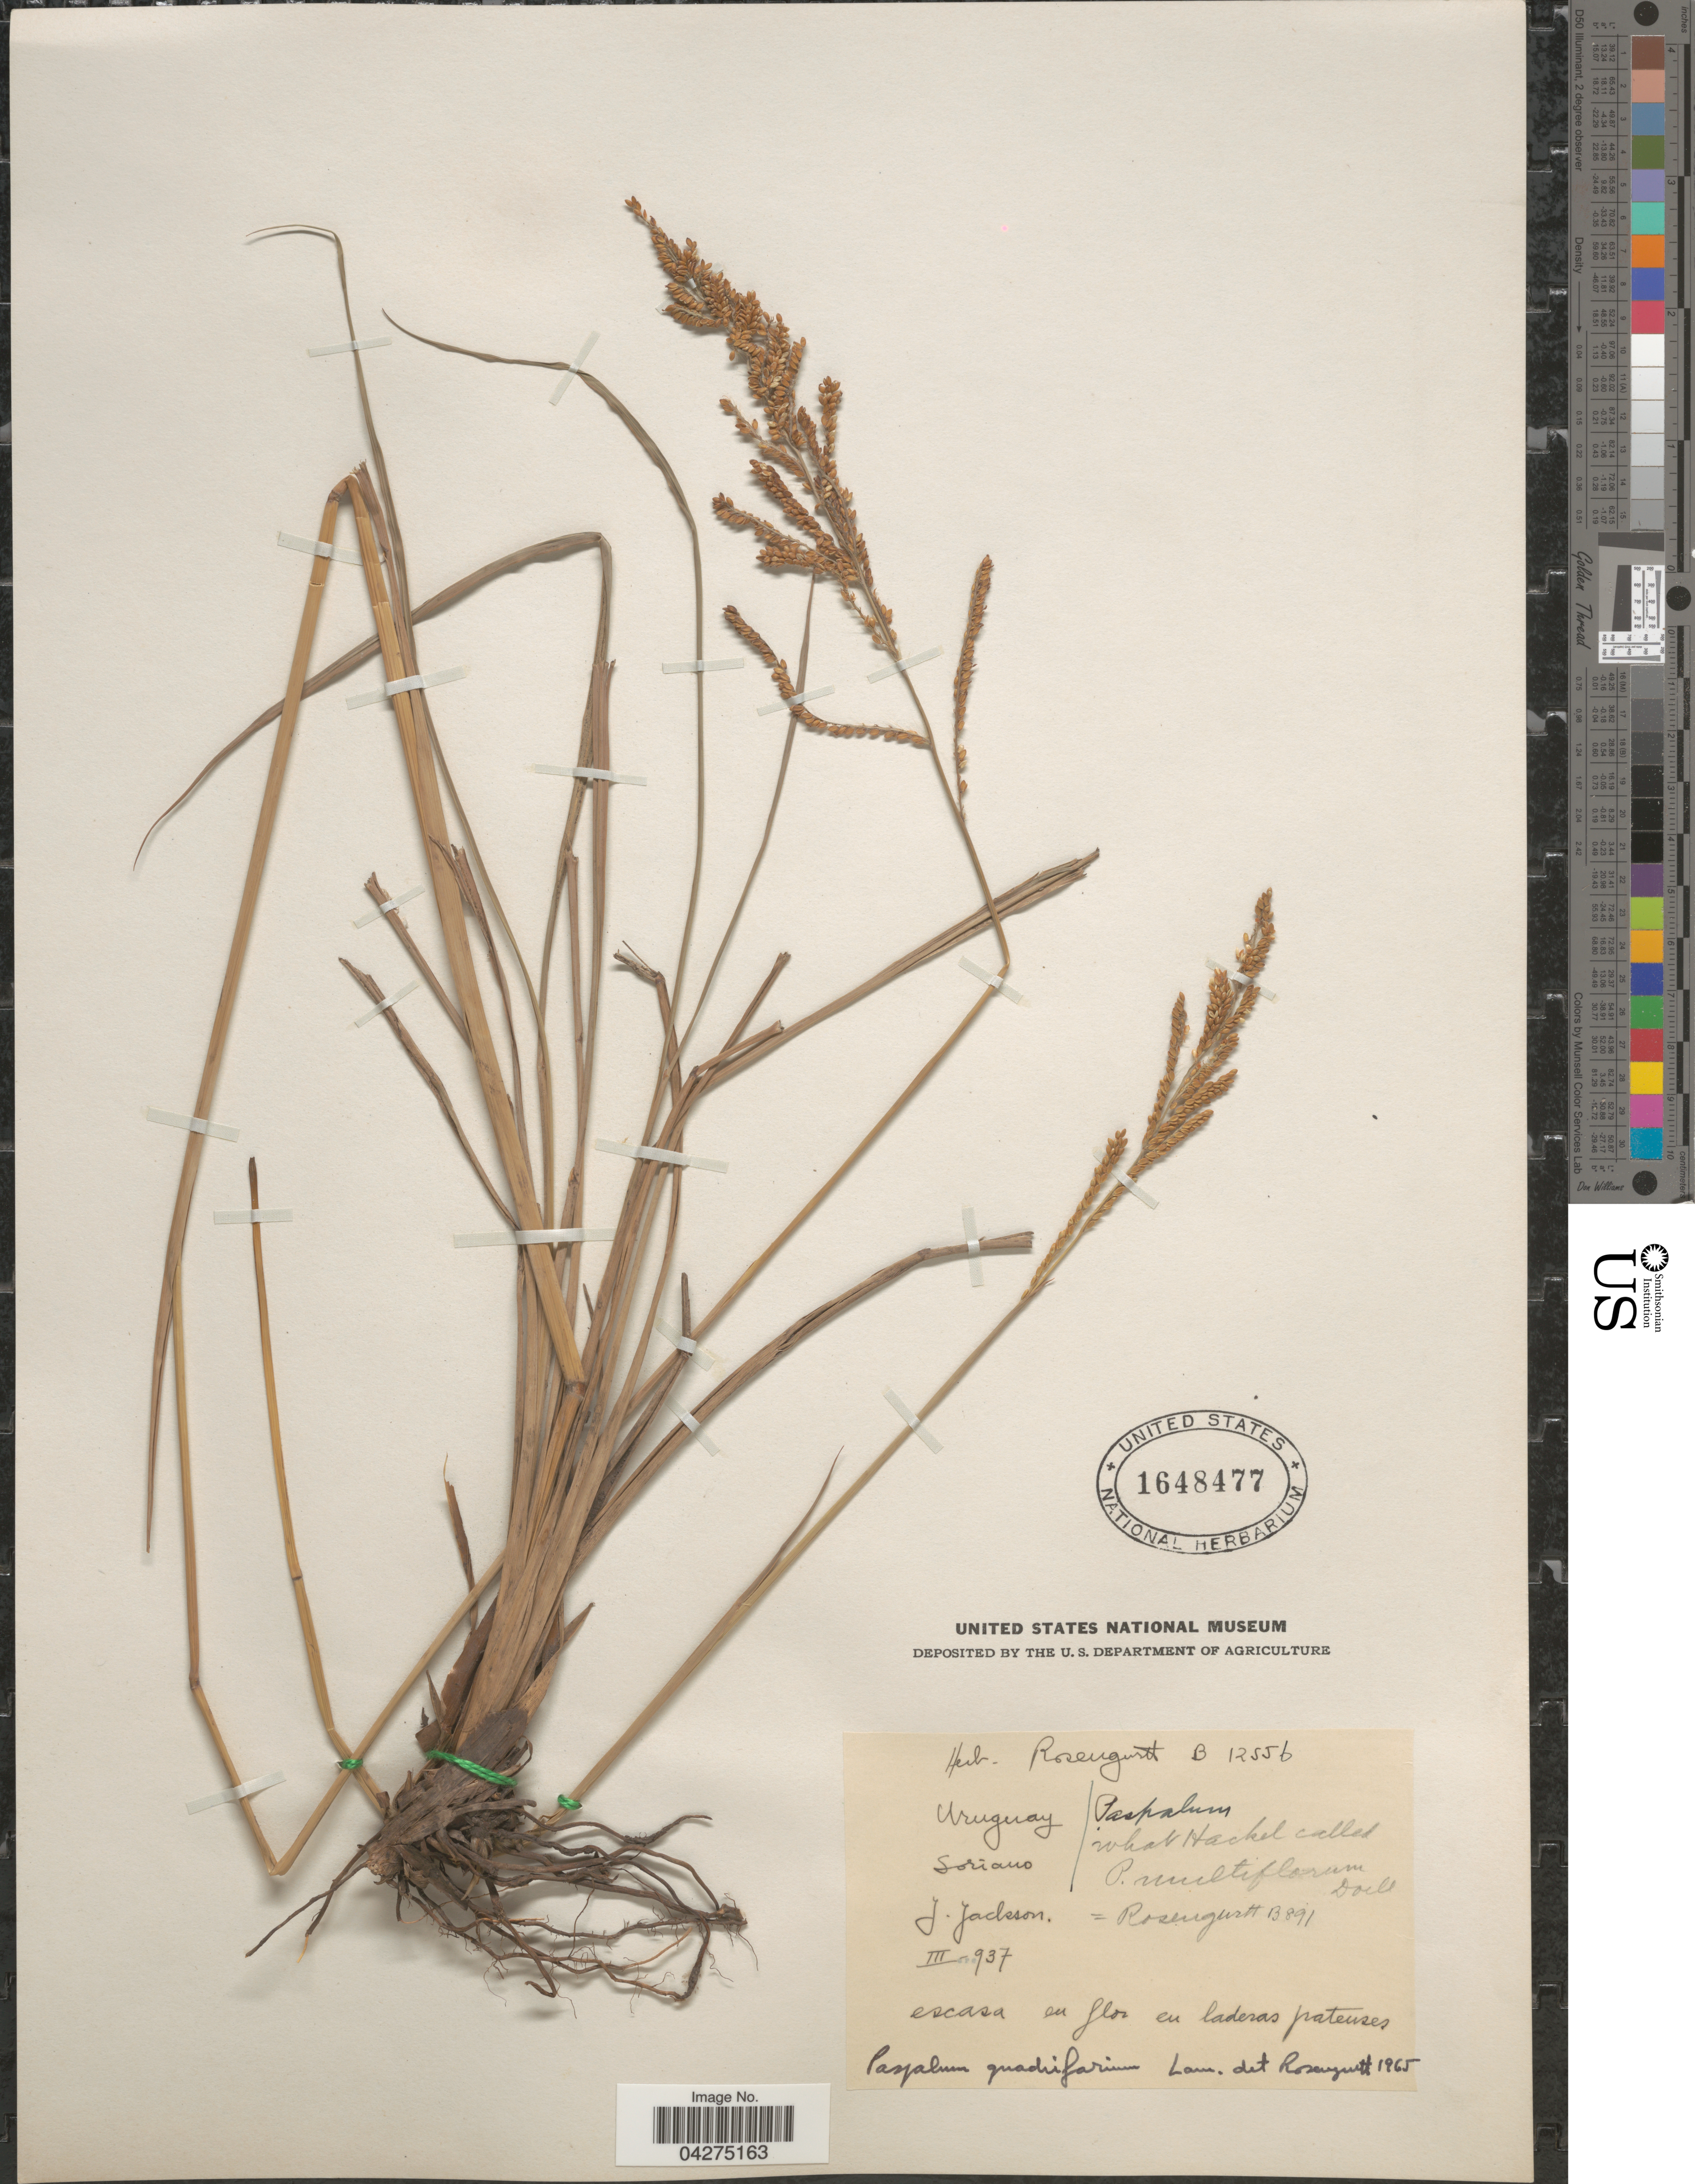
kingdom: Plantae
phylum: Tracheophyta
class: Liliopsida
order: Poales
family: Poaceae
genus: Paspalum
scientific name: Paspalum quadrifarium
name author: Lam.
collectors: ex herb. Rosengurtt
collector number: B12556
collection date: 1937-03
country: Uruguay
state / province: Soriano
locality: J. Jackson.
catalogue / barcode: US 1648477